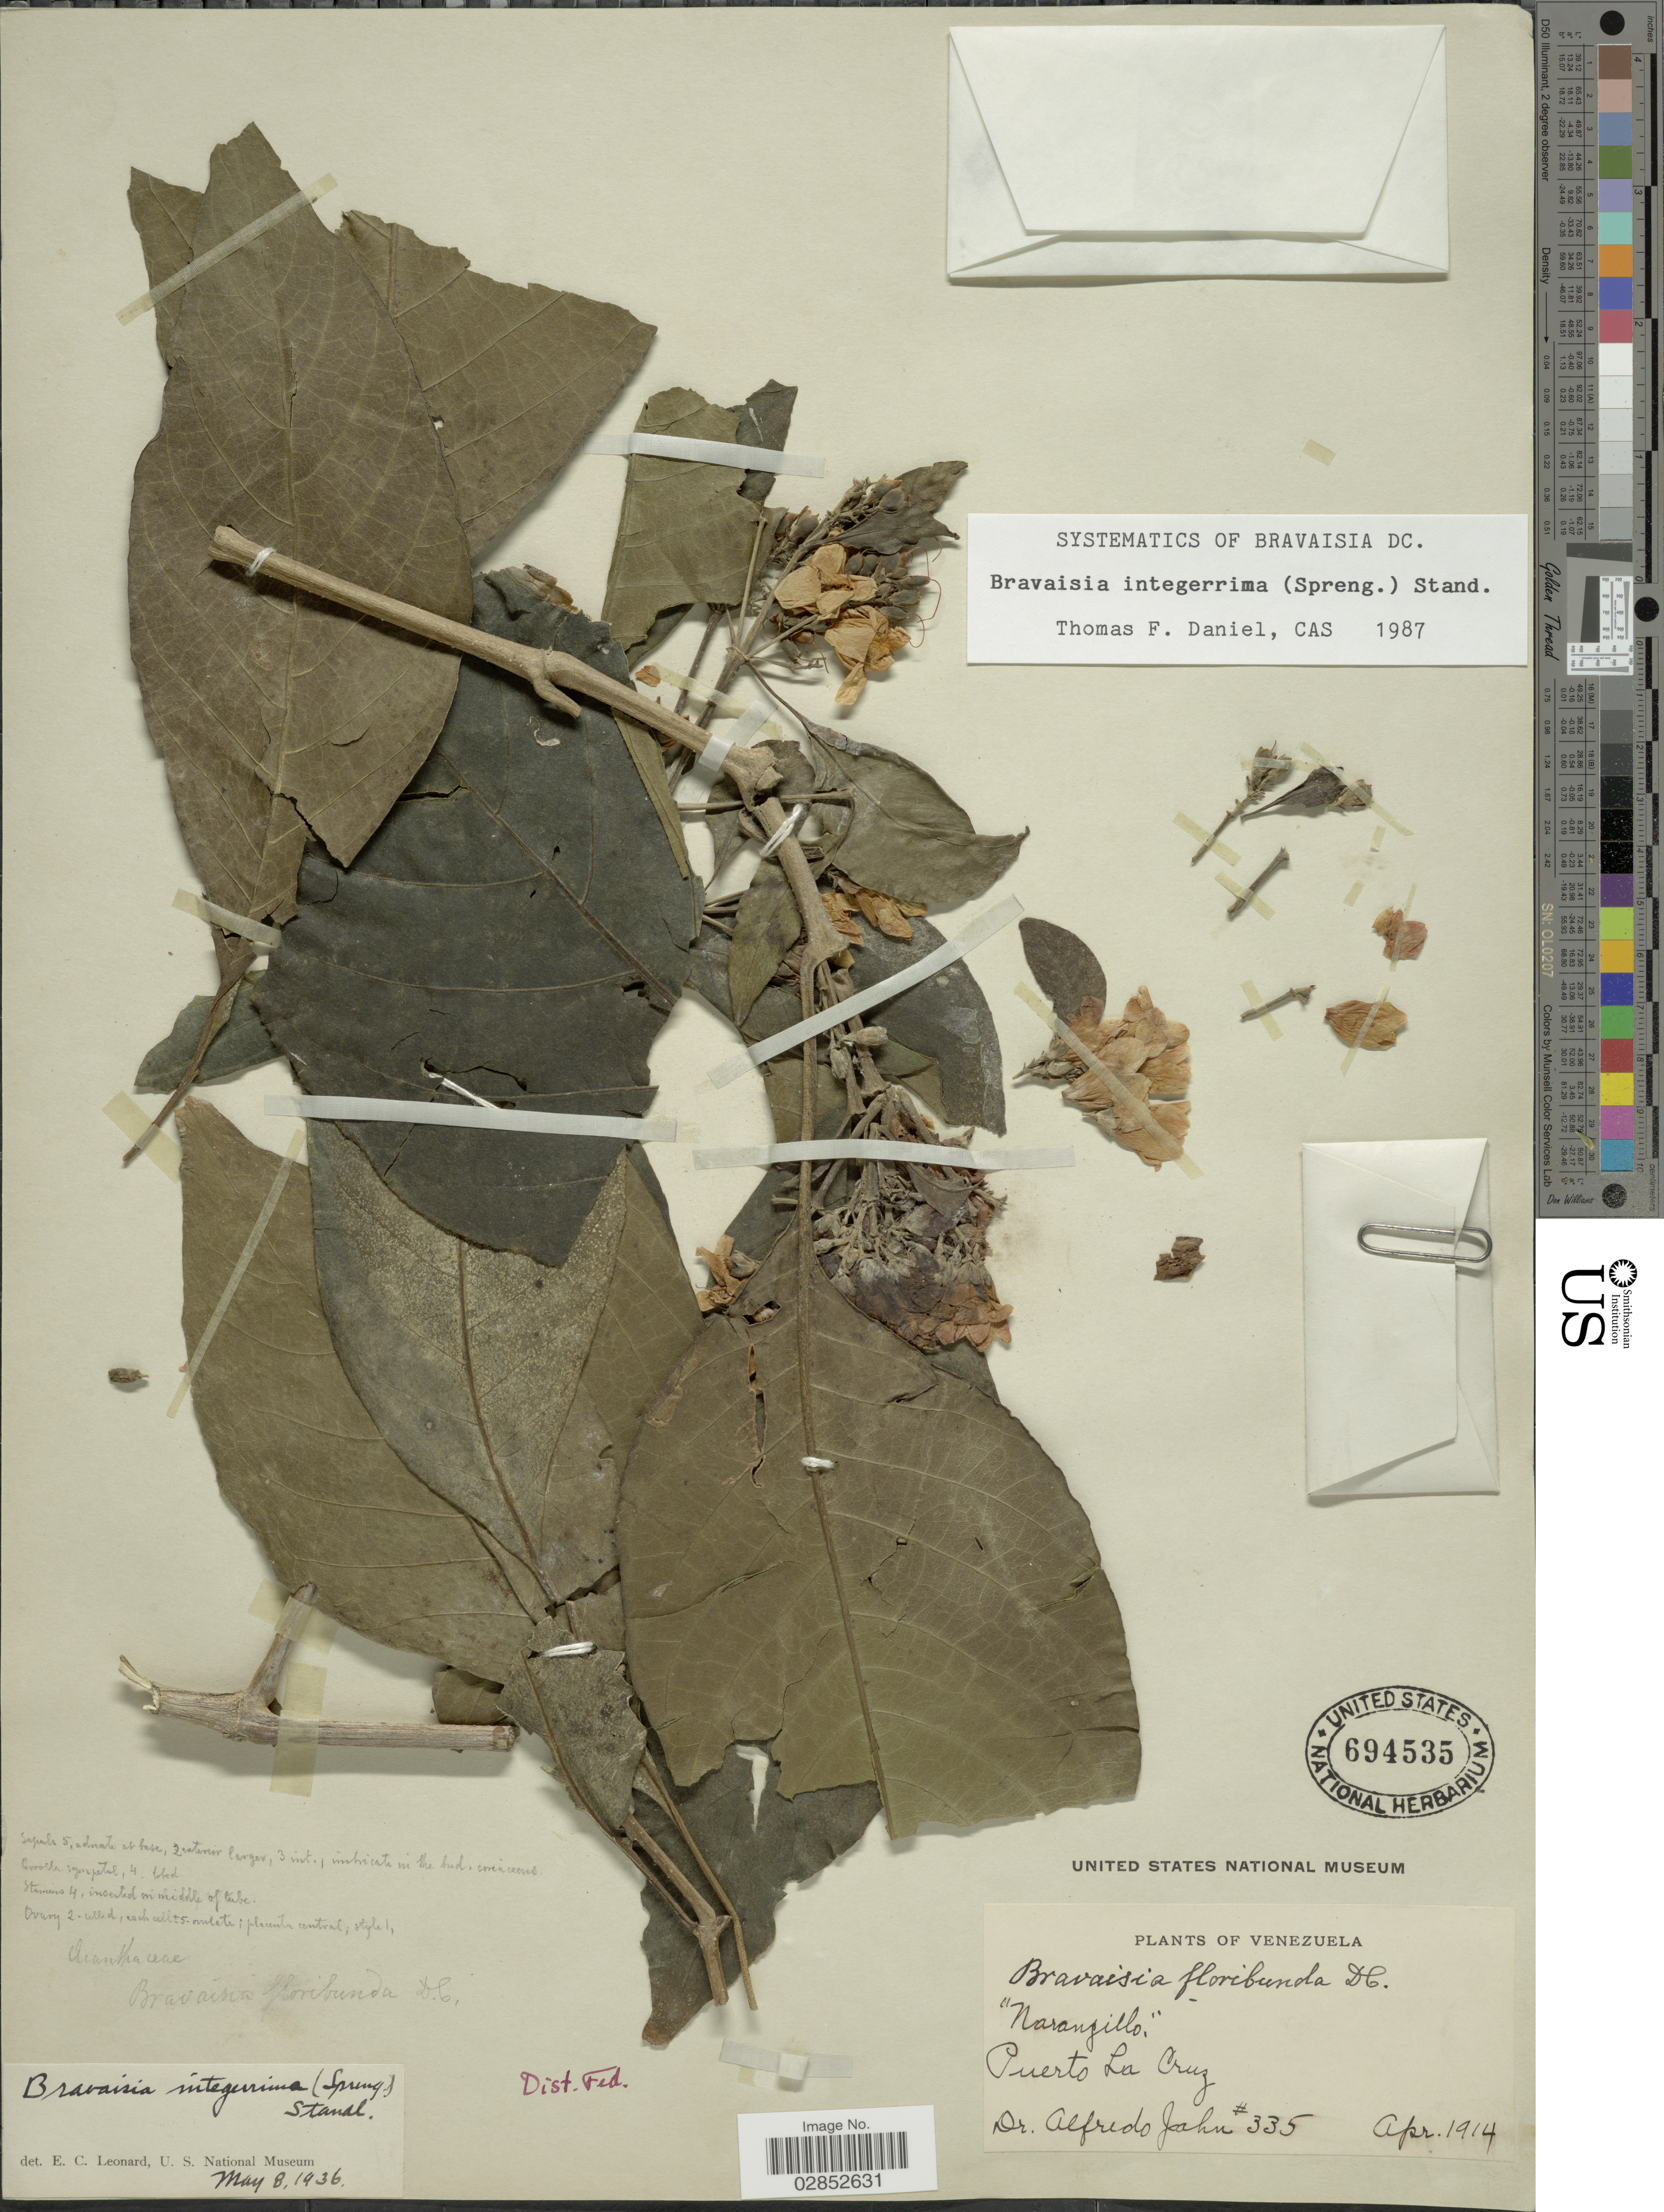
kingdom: Plantae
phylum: Tracheophyta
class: Magnoliopsida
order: Lamiales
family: Acanthaceae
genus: Bravaisia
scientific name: Bravaisia integerrima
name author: (Spreng.) Standl.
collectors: A. Jahn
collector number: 335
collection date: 1914-04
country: Venezuela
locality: Dist Fed., Puerto La Cruz.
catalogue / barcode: US 694535